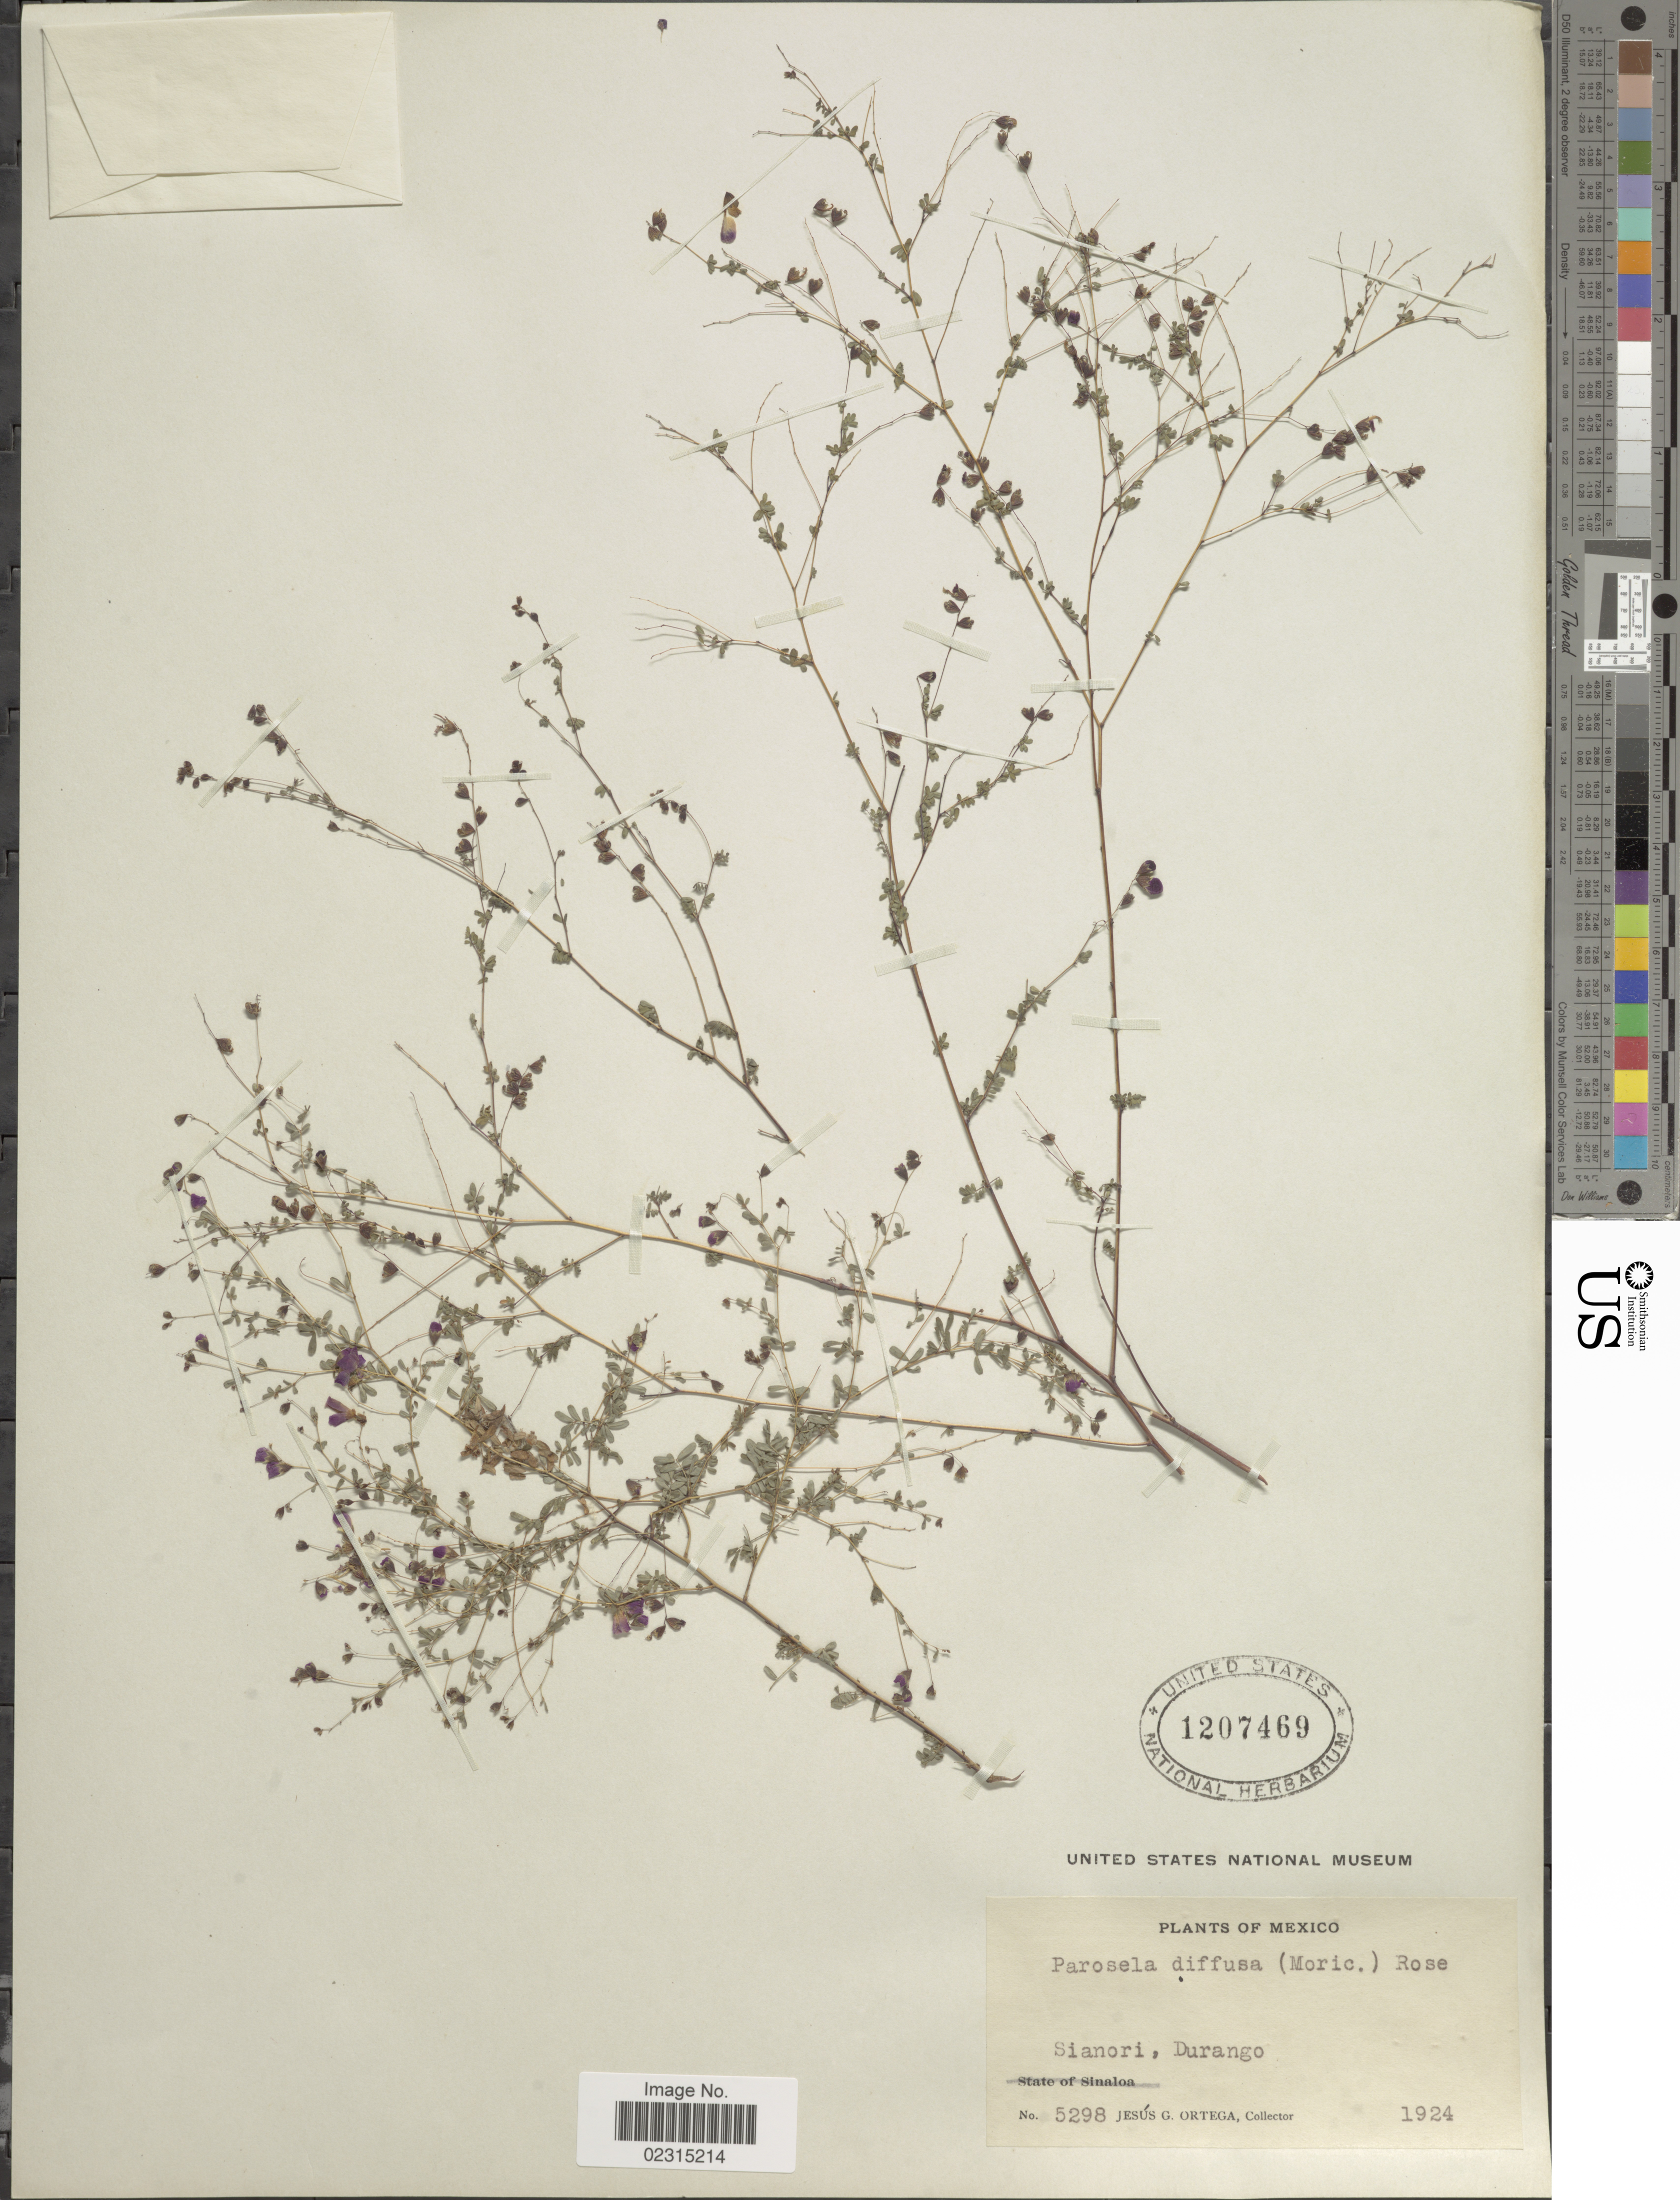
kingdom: Plantae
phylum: Tracheophyta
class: Magnoliopsida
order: Fabales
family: Fabaceae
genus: Marina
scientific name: Marina diffusa var. diffusa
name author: (Moric.) Barneby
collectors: J. Ortega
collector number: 5298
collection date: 1924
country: Mexico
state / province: Durango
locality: Sianori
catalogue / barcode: US 1207469